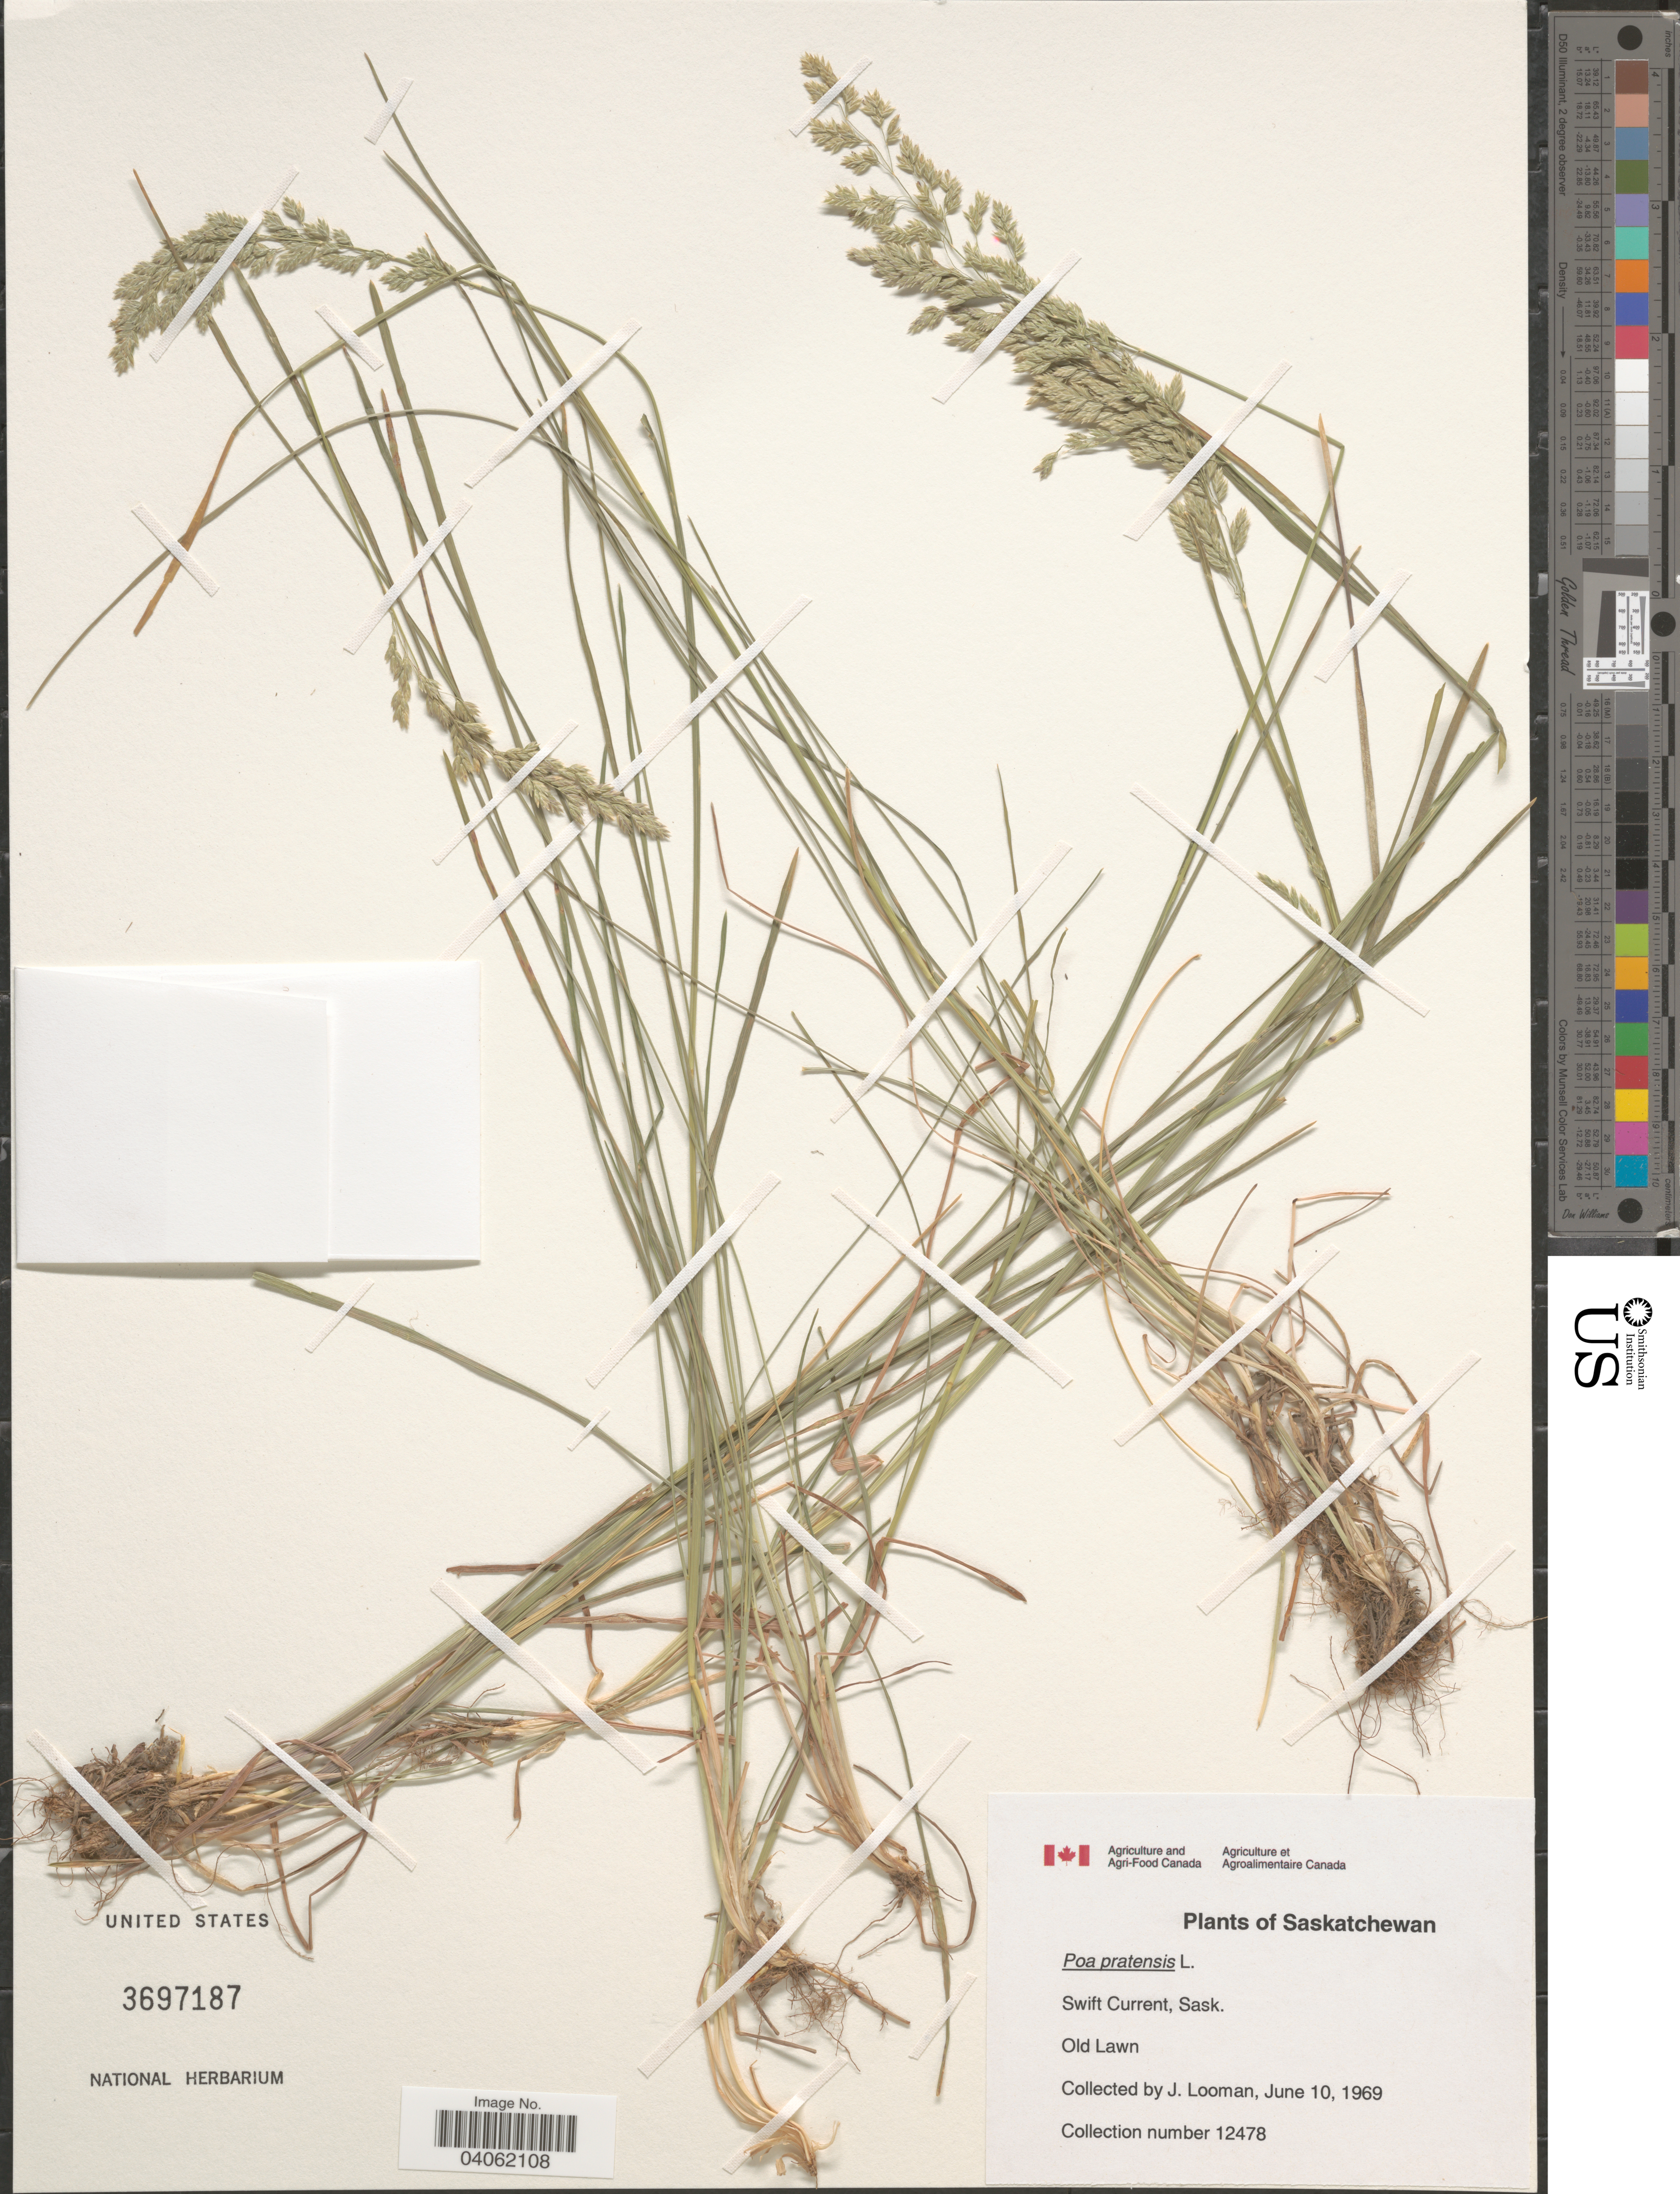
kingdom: Plantae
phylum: Tracheophyta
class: Liliopsida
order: Poales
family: Poaceae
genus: Poa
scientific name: Poa pratensis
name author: L.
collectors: J. Looman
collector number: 12478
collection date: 1969-06-10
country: Canada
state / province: Saskatchewan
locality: Swift Current. Old Lawn.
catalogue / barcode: US 3697187